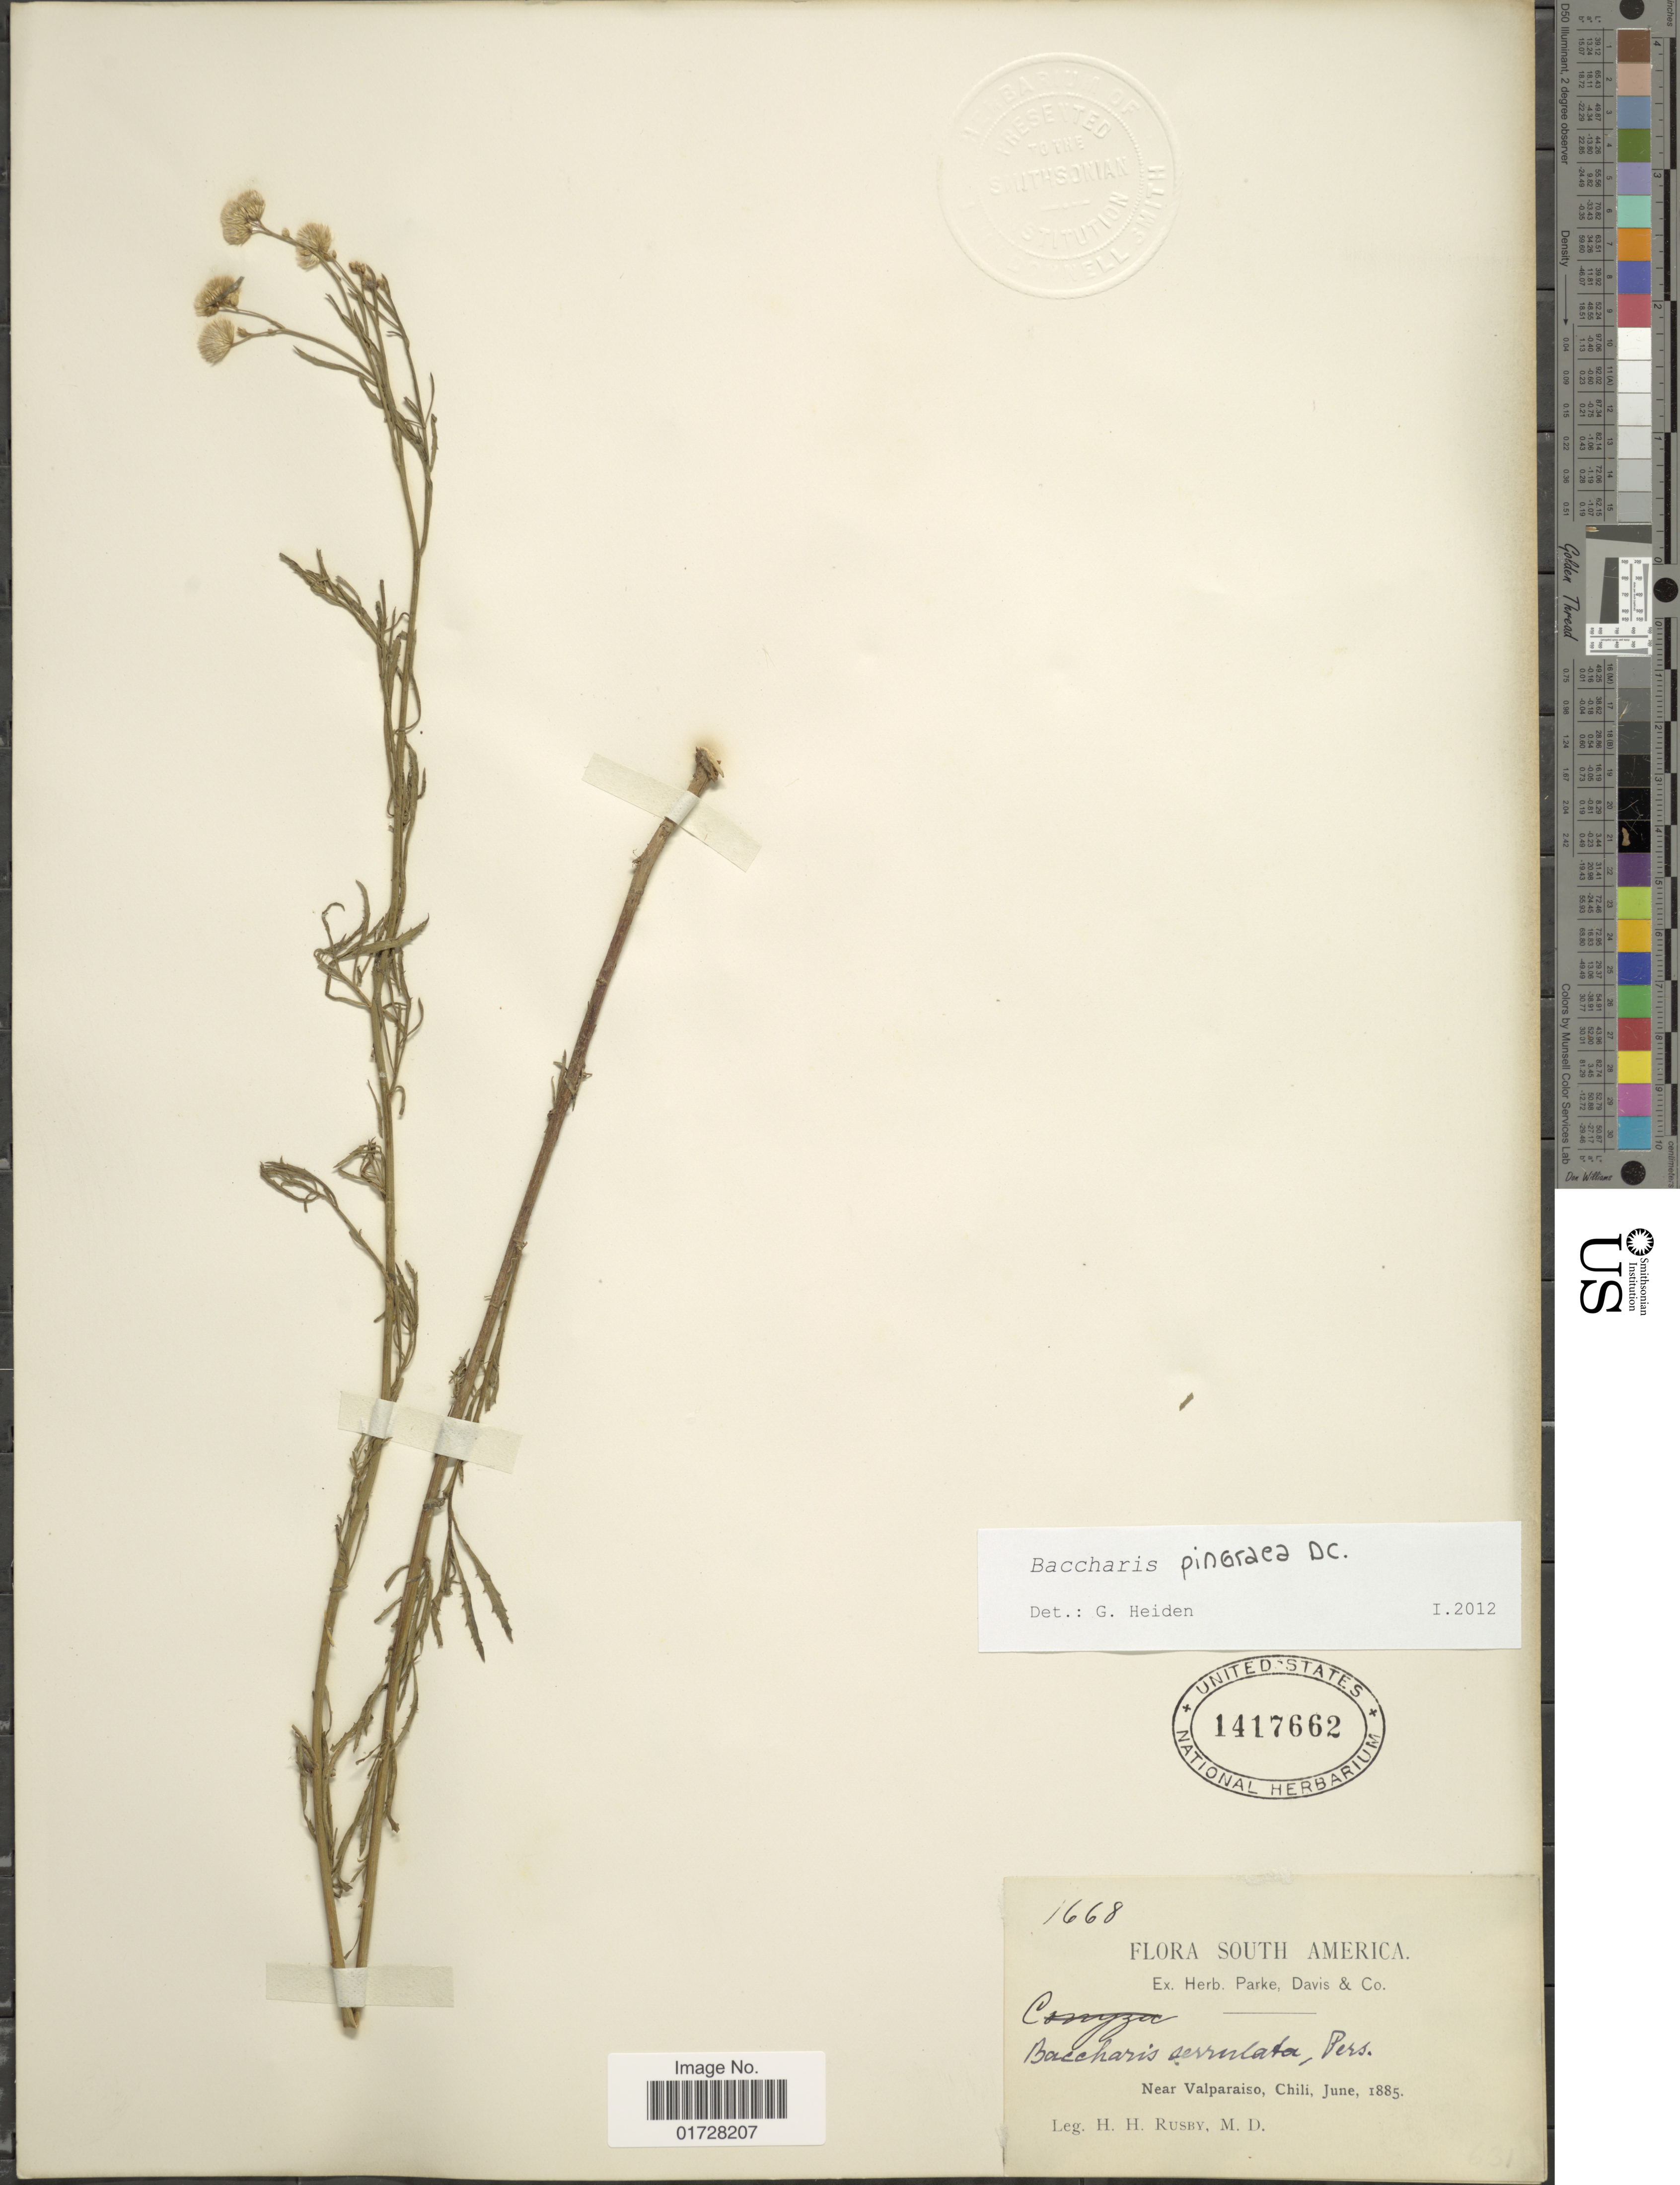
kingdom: Plantae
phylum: Tracheophyta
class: Magnoliopsida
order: Asterales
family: Asteraceae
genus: Baccharis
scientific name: Baccharis pingraea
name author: DC.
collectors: H. H. Rusby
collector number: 1668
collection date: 1885-06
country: Chile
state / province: Valparaíso (V)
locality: South America, near Valparaiso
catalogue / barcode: US 1417662